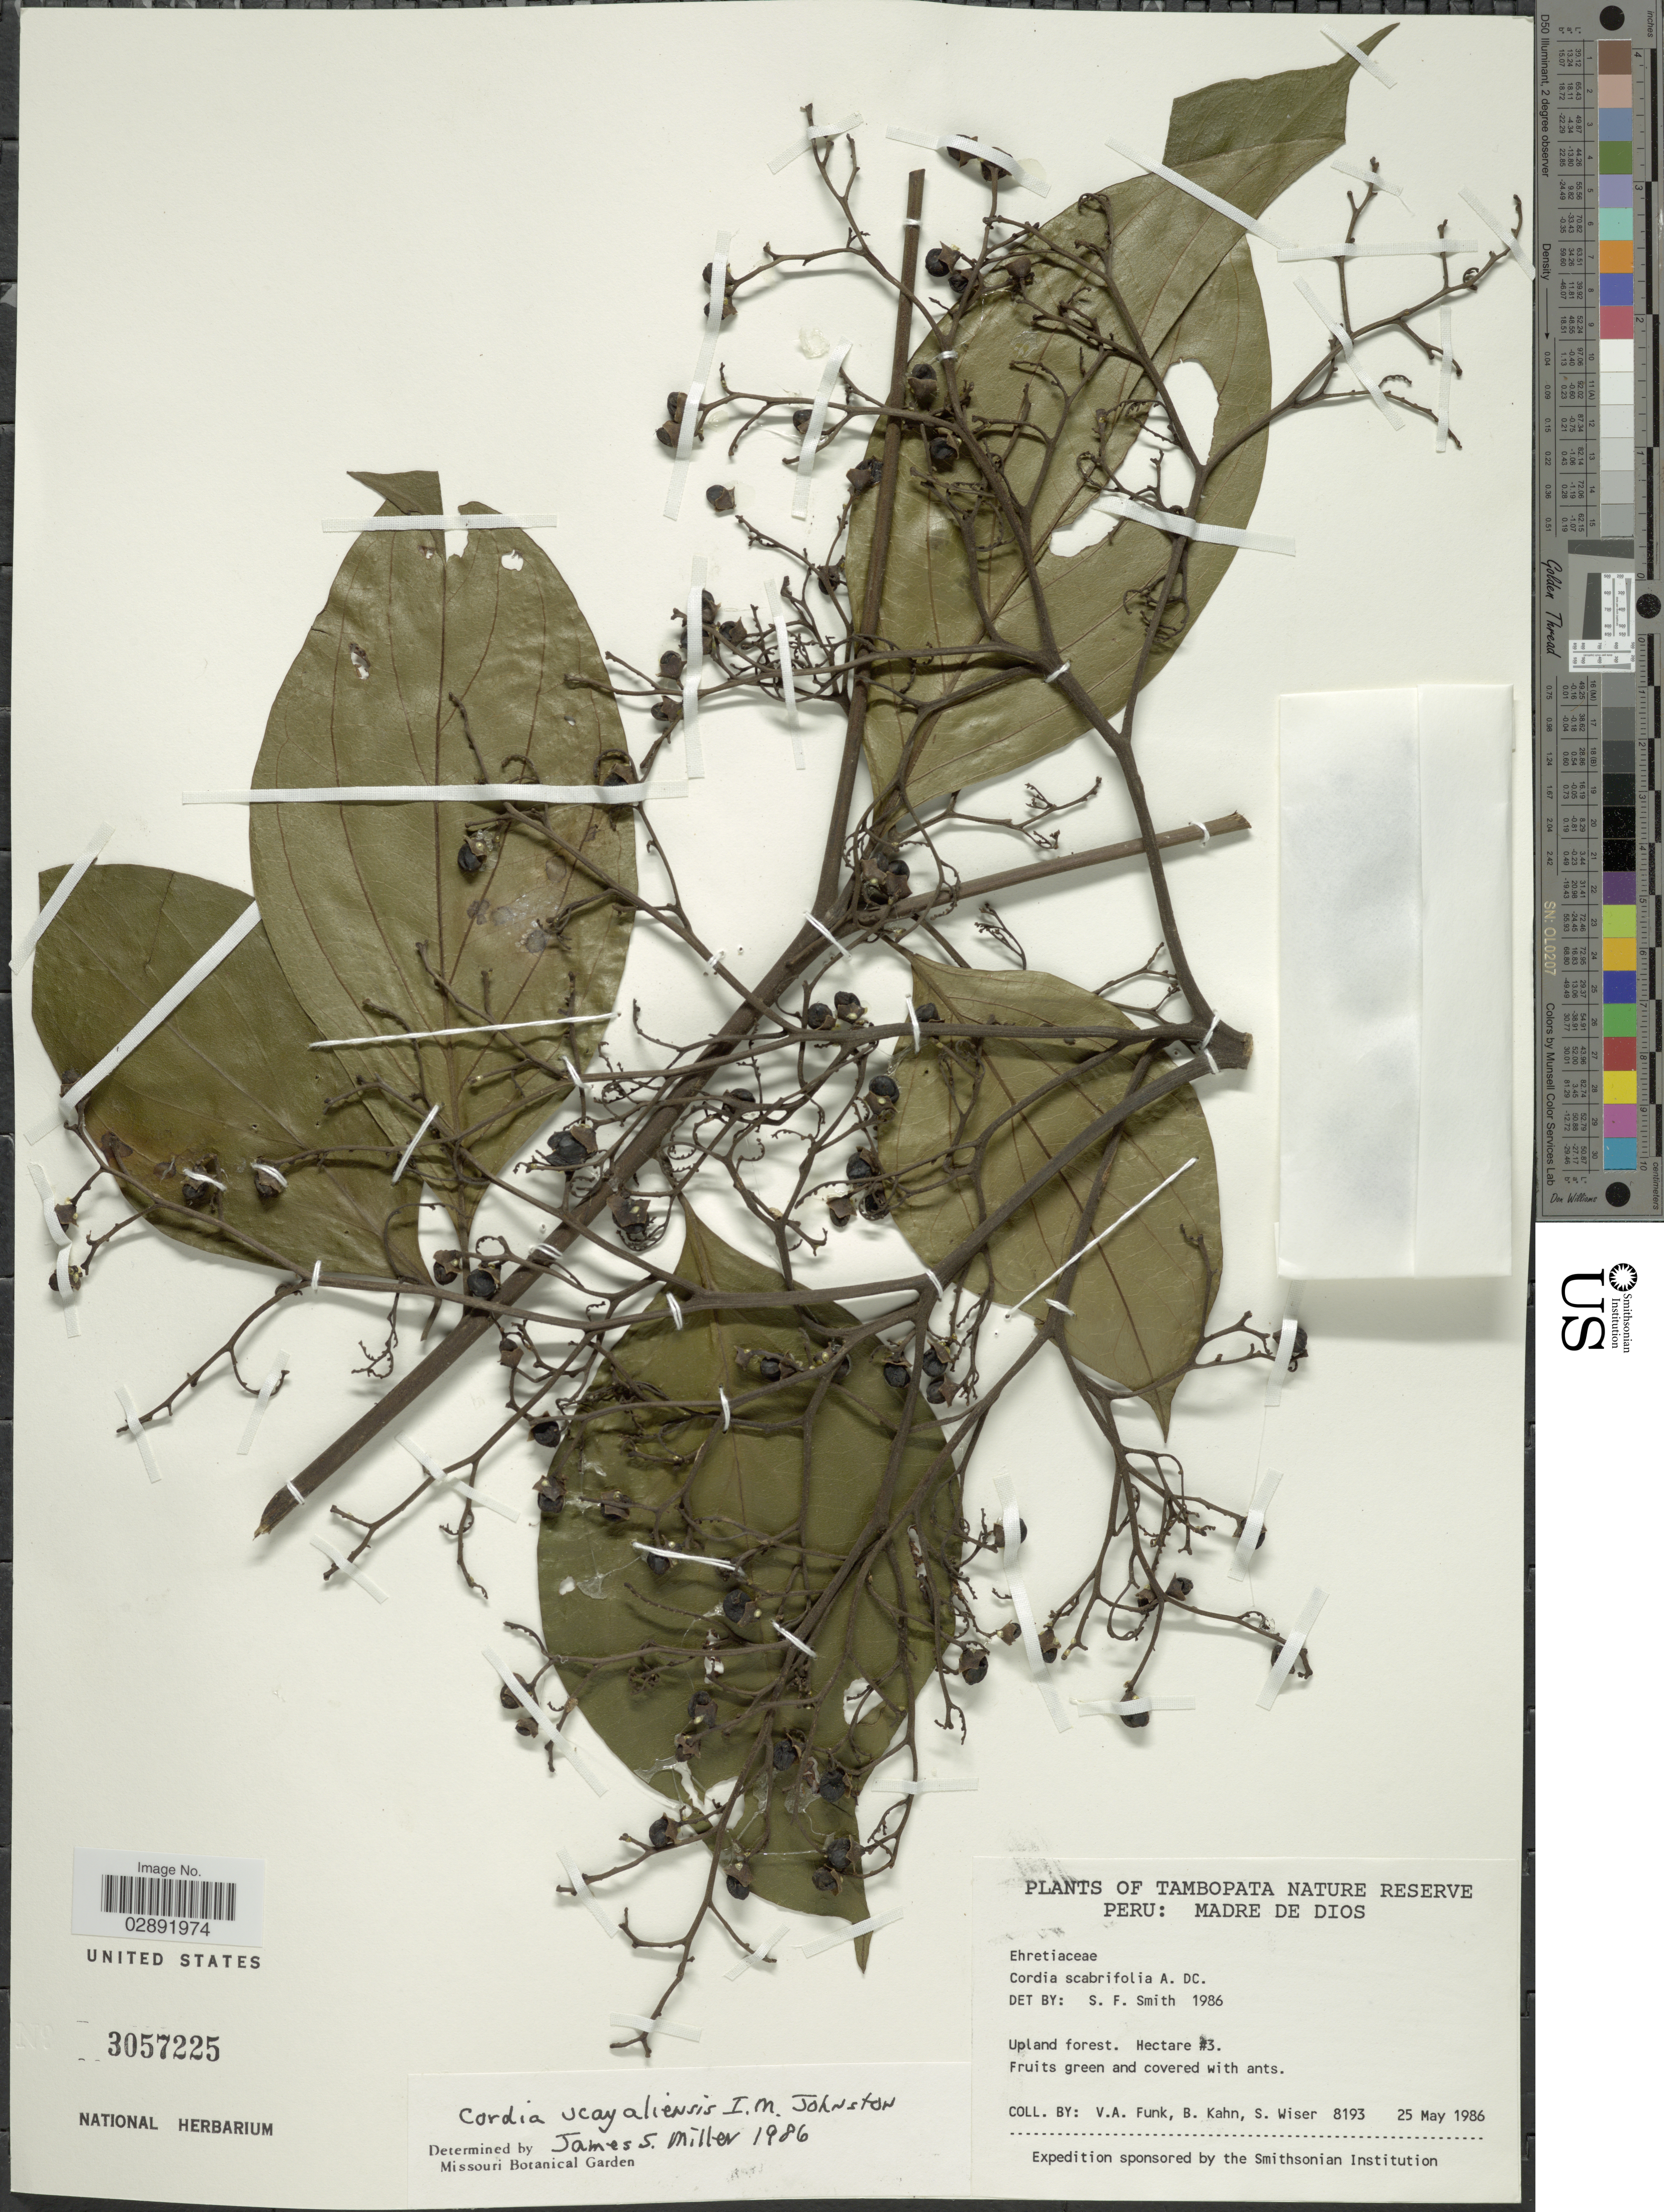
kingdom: Plantae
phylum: Tracheophyta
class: Magnoliopsida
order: Boraginales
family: Cordiaceae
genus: Cordia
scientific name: Cordia ucayaliensis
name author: I.M. Johnst.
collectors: V. Funk, B. Kahn & S. Wiser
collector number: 8193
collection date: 1986-05-25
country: Peru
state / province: Madre de Dios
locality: Tambopata Nature Reserve. Upland forest. Hectare #3.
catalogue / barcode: US 3057225